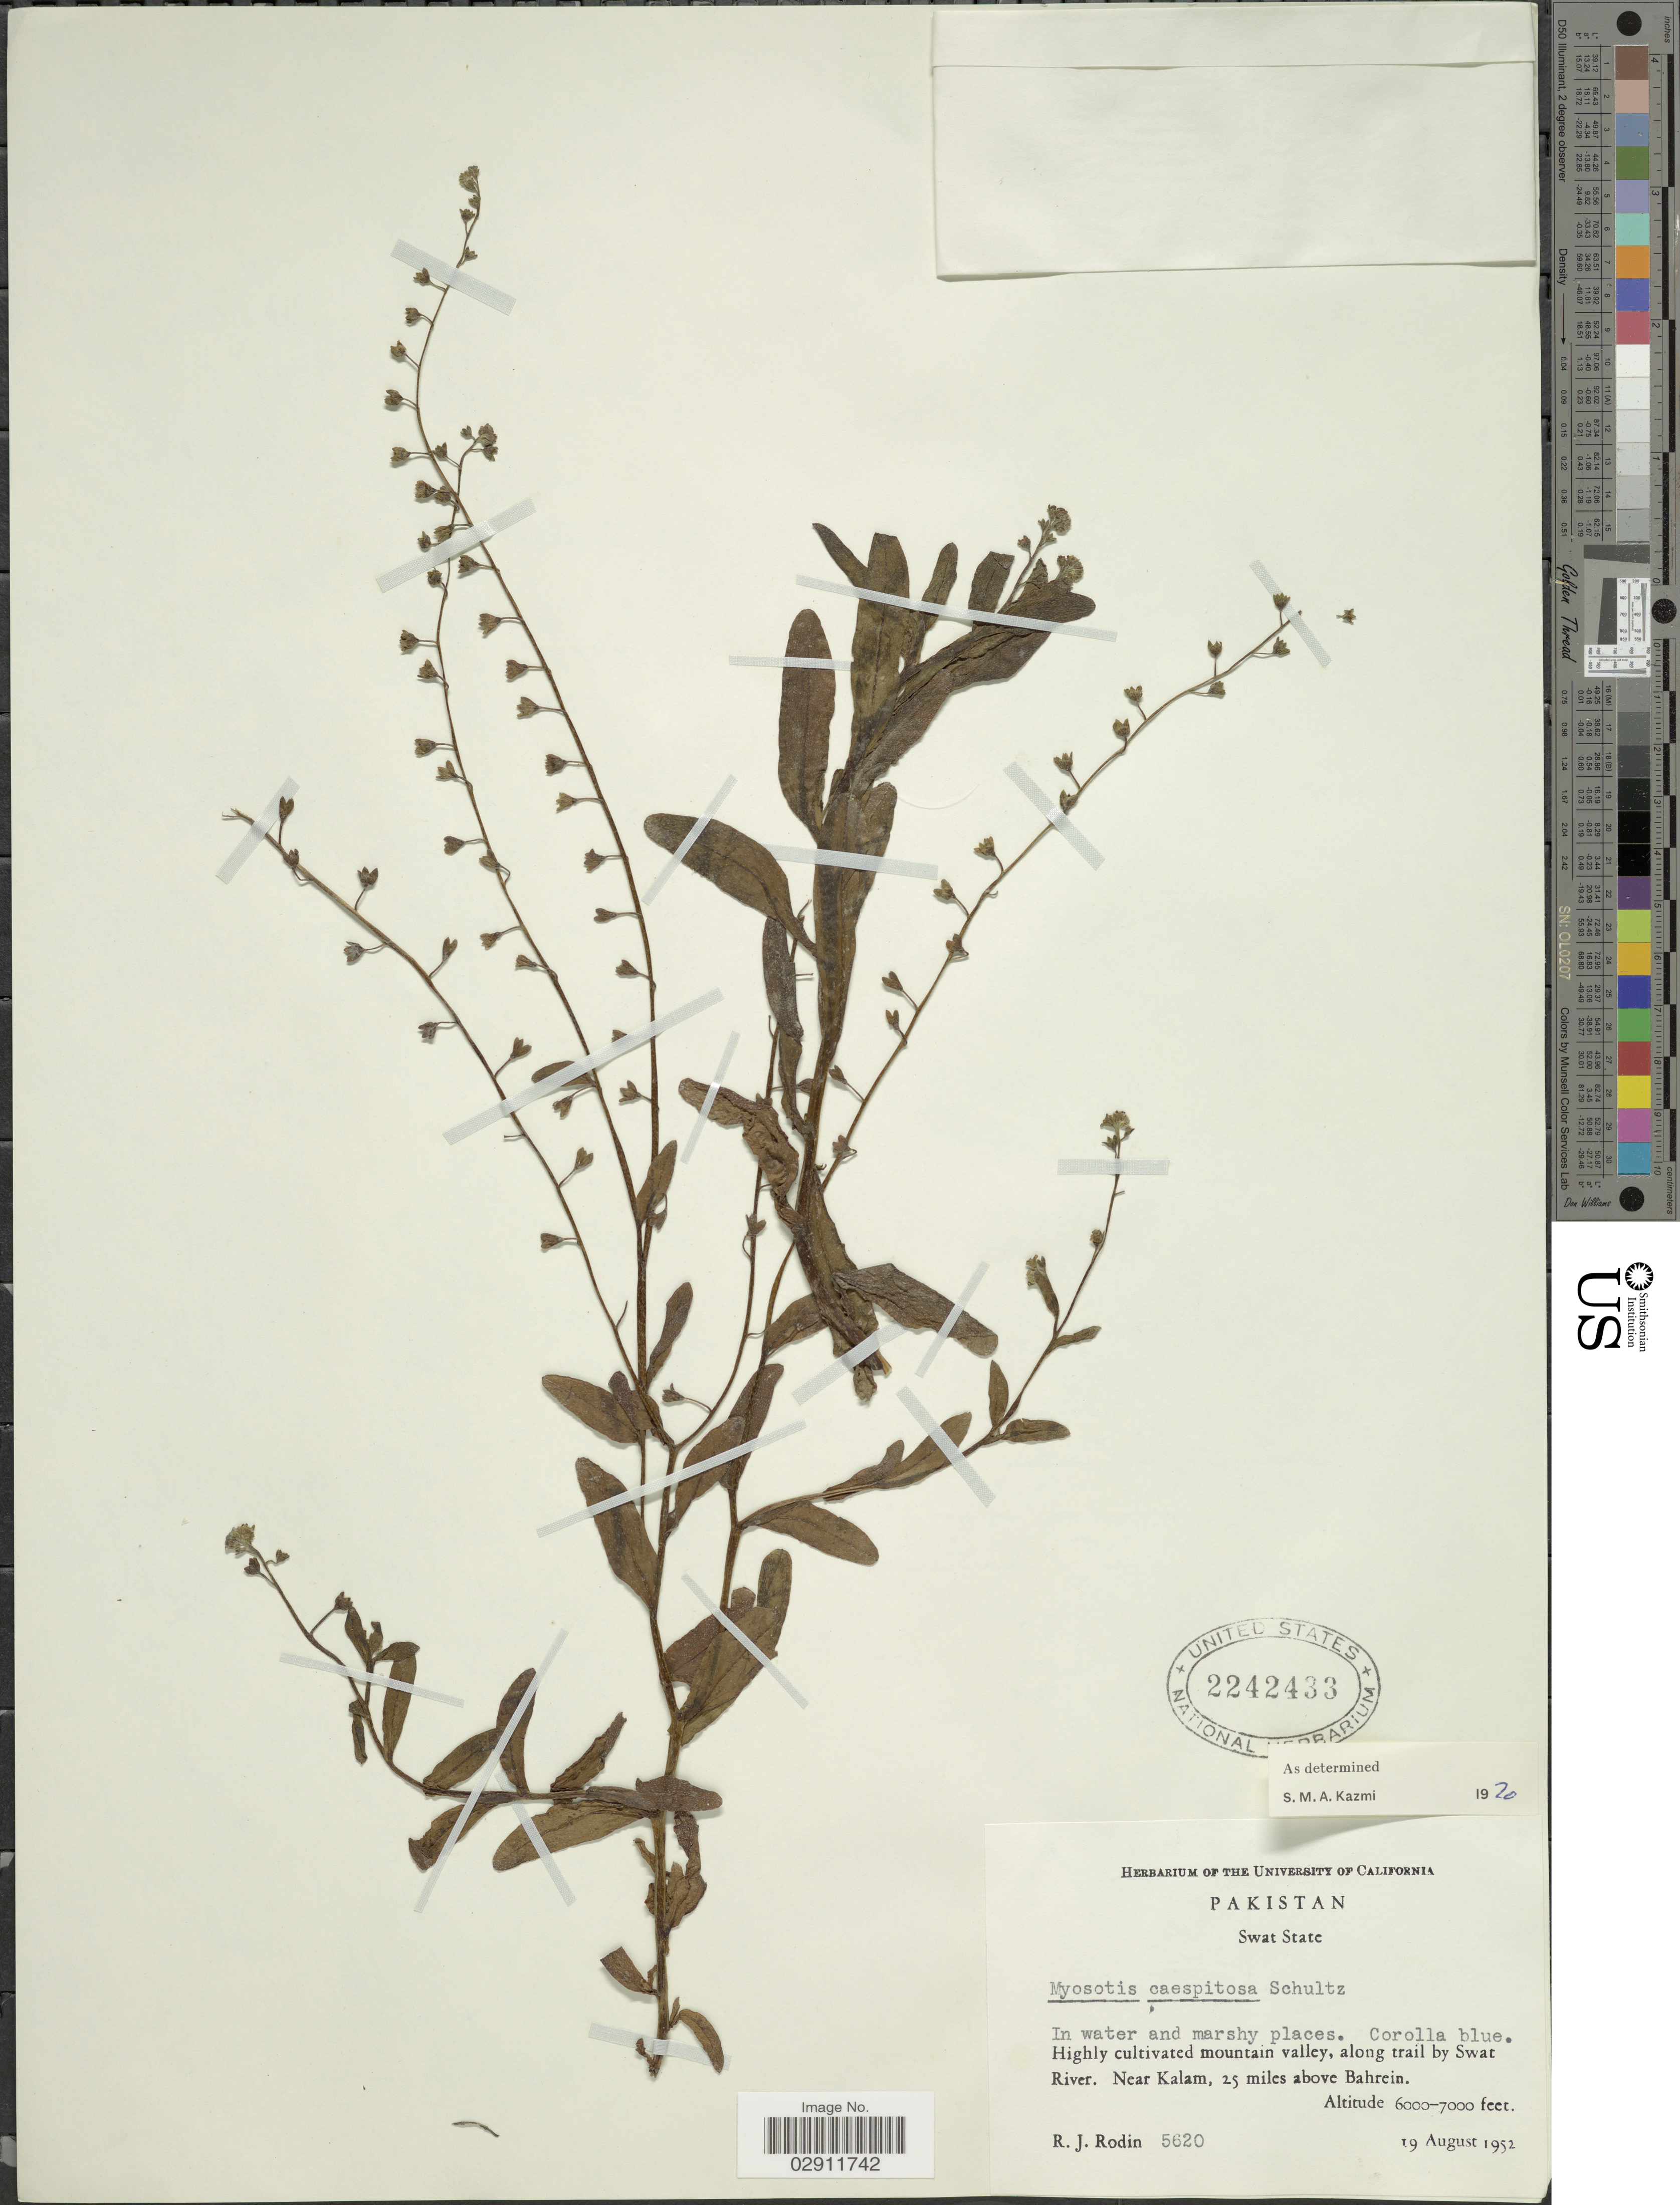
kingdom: Plantae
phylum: Tracheophyta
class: Magnoliopsida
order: Boraginales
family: Boraginaceae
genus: Myosotis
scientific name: Myosotis caespitosa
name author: Schultz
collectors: R. J. Rodin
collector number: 5620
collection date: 1952-08-19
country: Pakistan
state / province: Khyber Pakhtunkhwa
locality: Swat State. Along trail by Swat River. Near Kalam, 25 miles above Bahrein.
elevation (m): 1829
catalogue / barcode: US 2242433